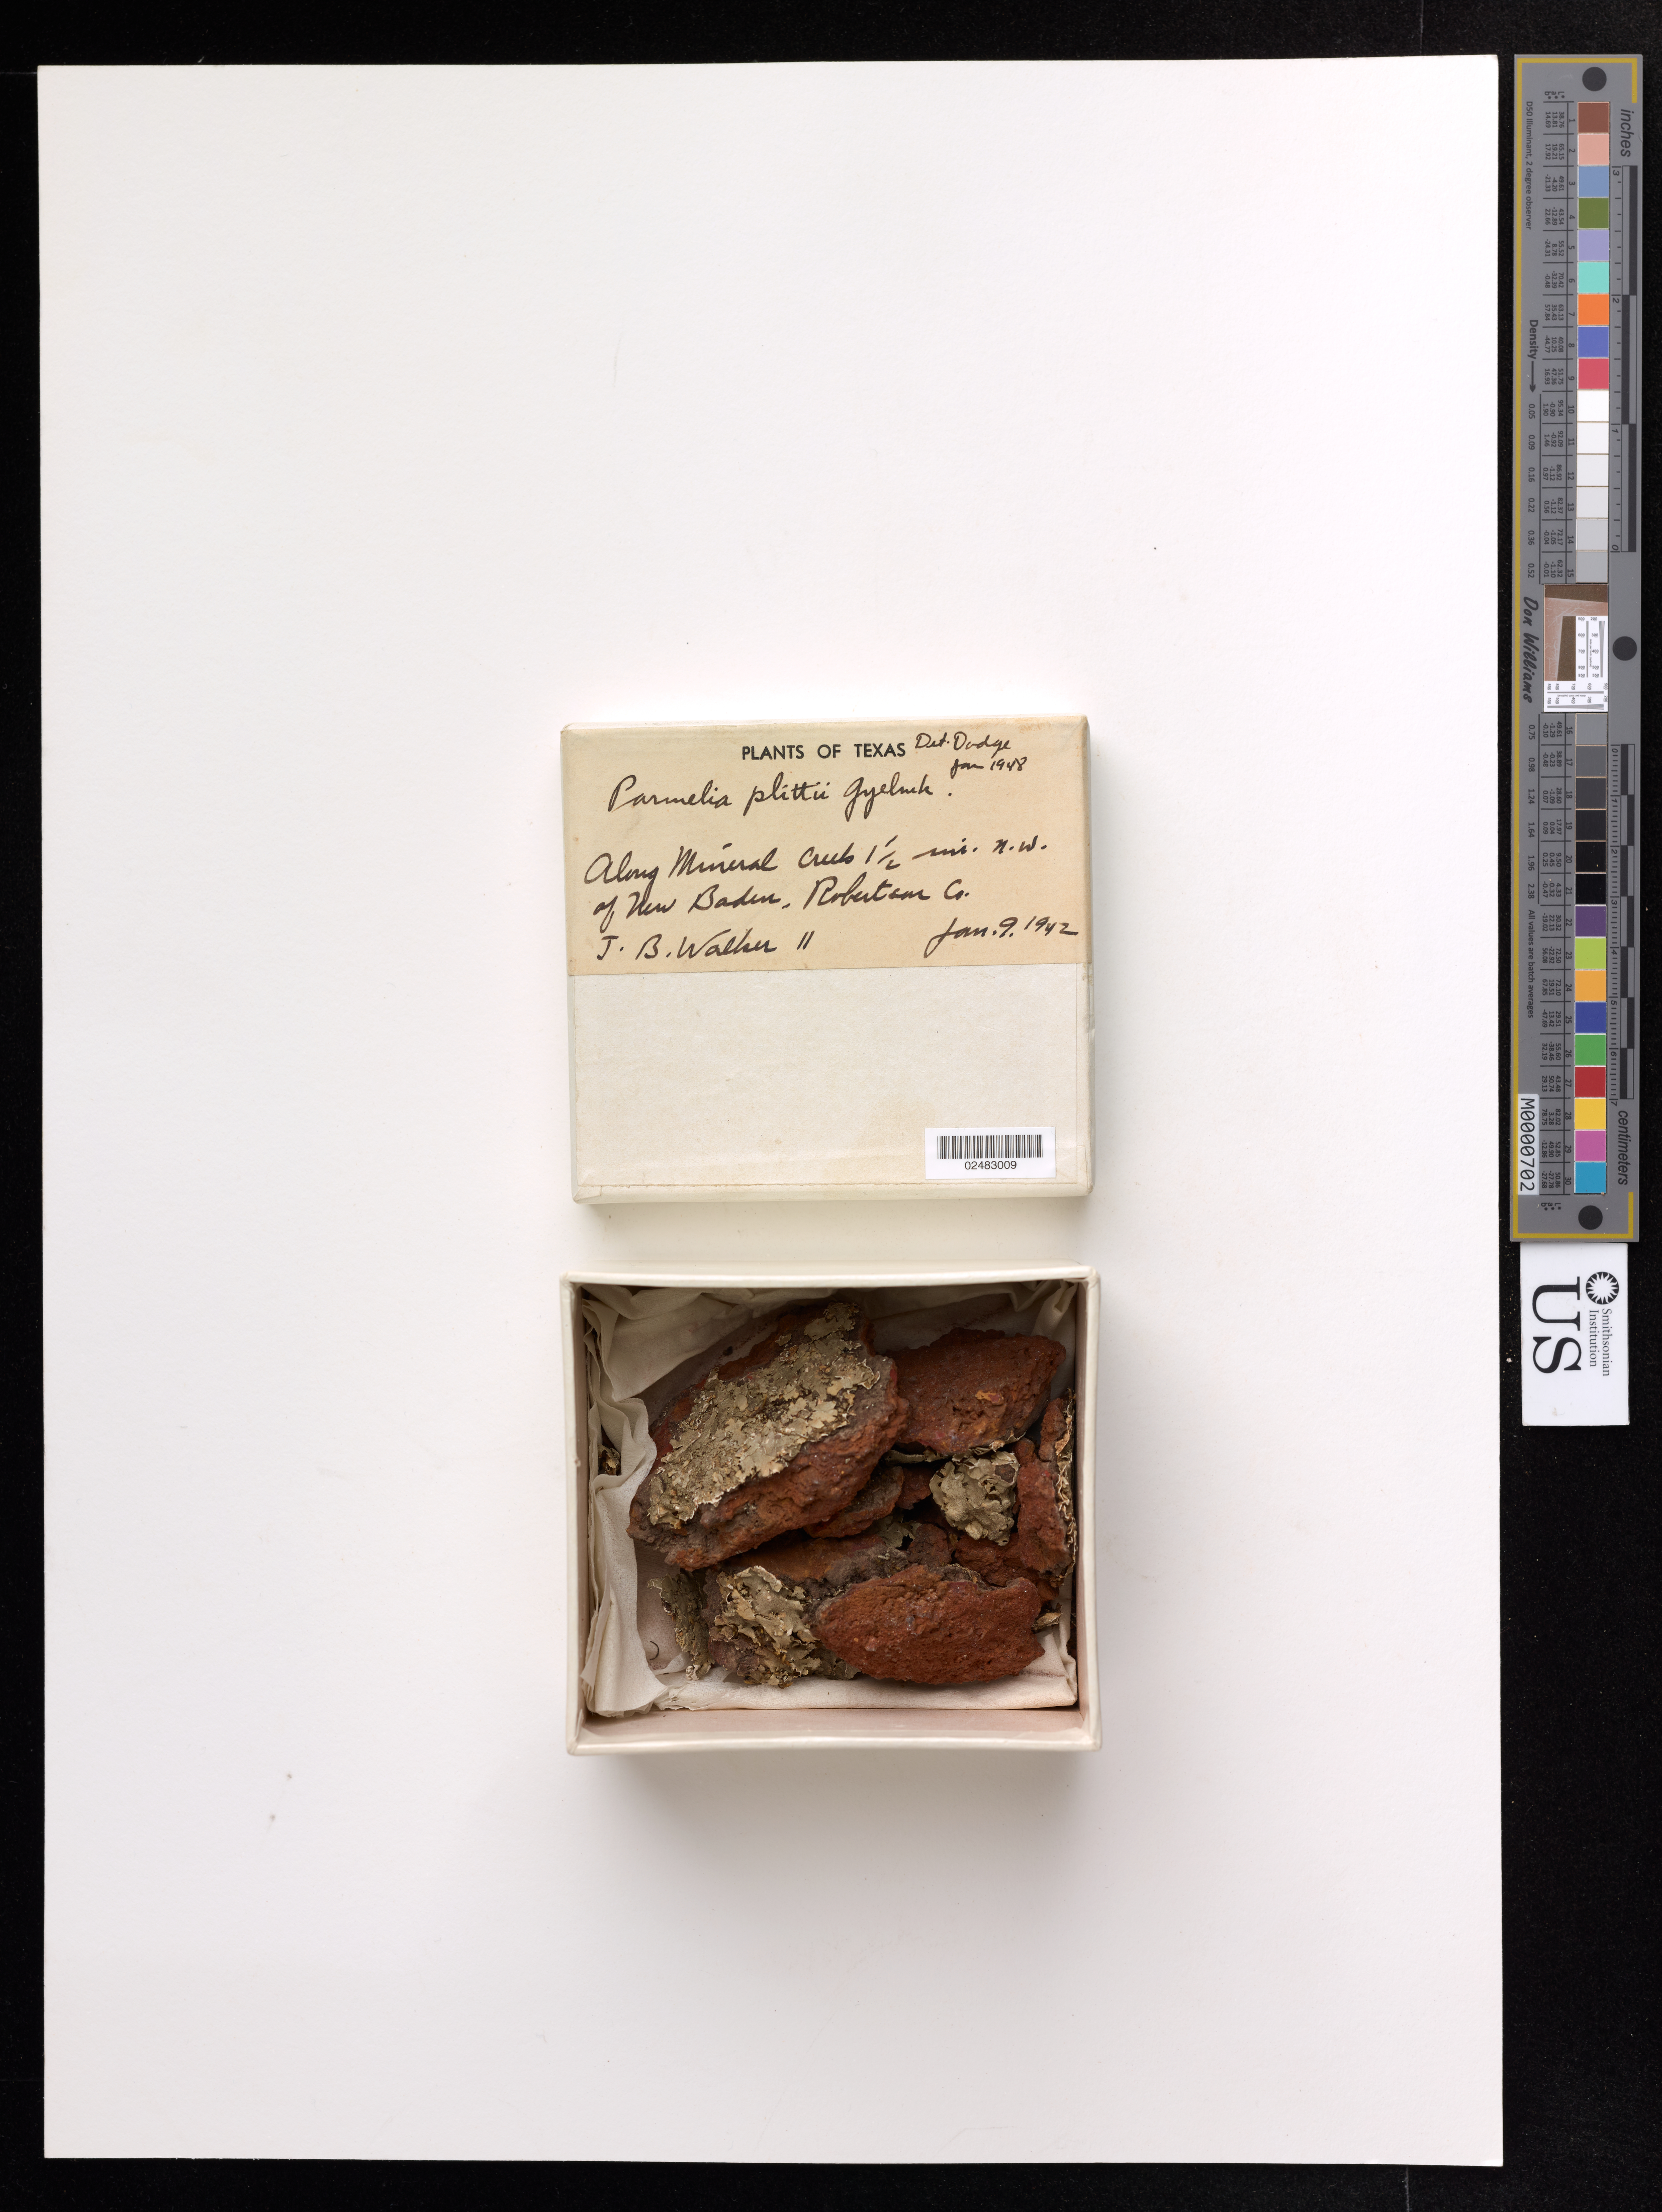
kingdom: Fungi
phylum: Ascomycota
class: Lecanoromycetes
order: Lecanorales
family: Parmeliaceae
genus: Parmelia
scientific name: Parmelia plittii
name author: Gyeln.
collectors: J. Walker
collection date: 1942-01-09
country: United States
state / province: Texas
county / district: Robertson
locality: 1.5 mi NW of New Baden, along Mineral Creek